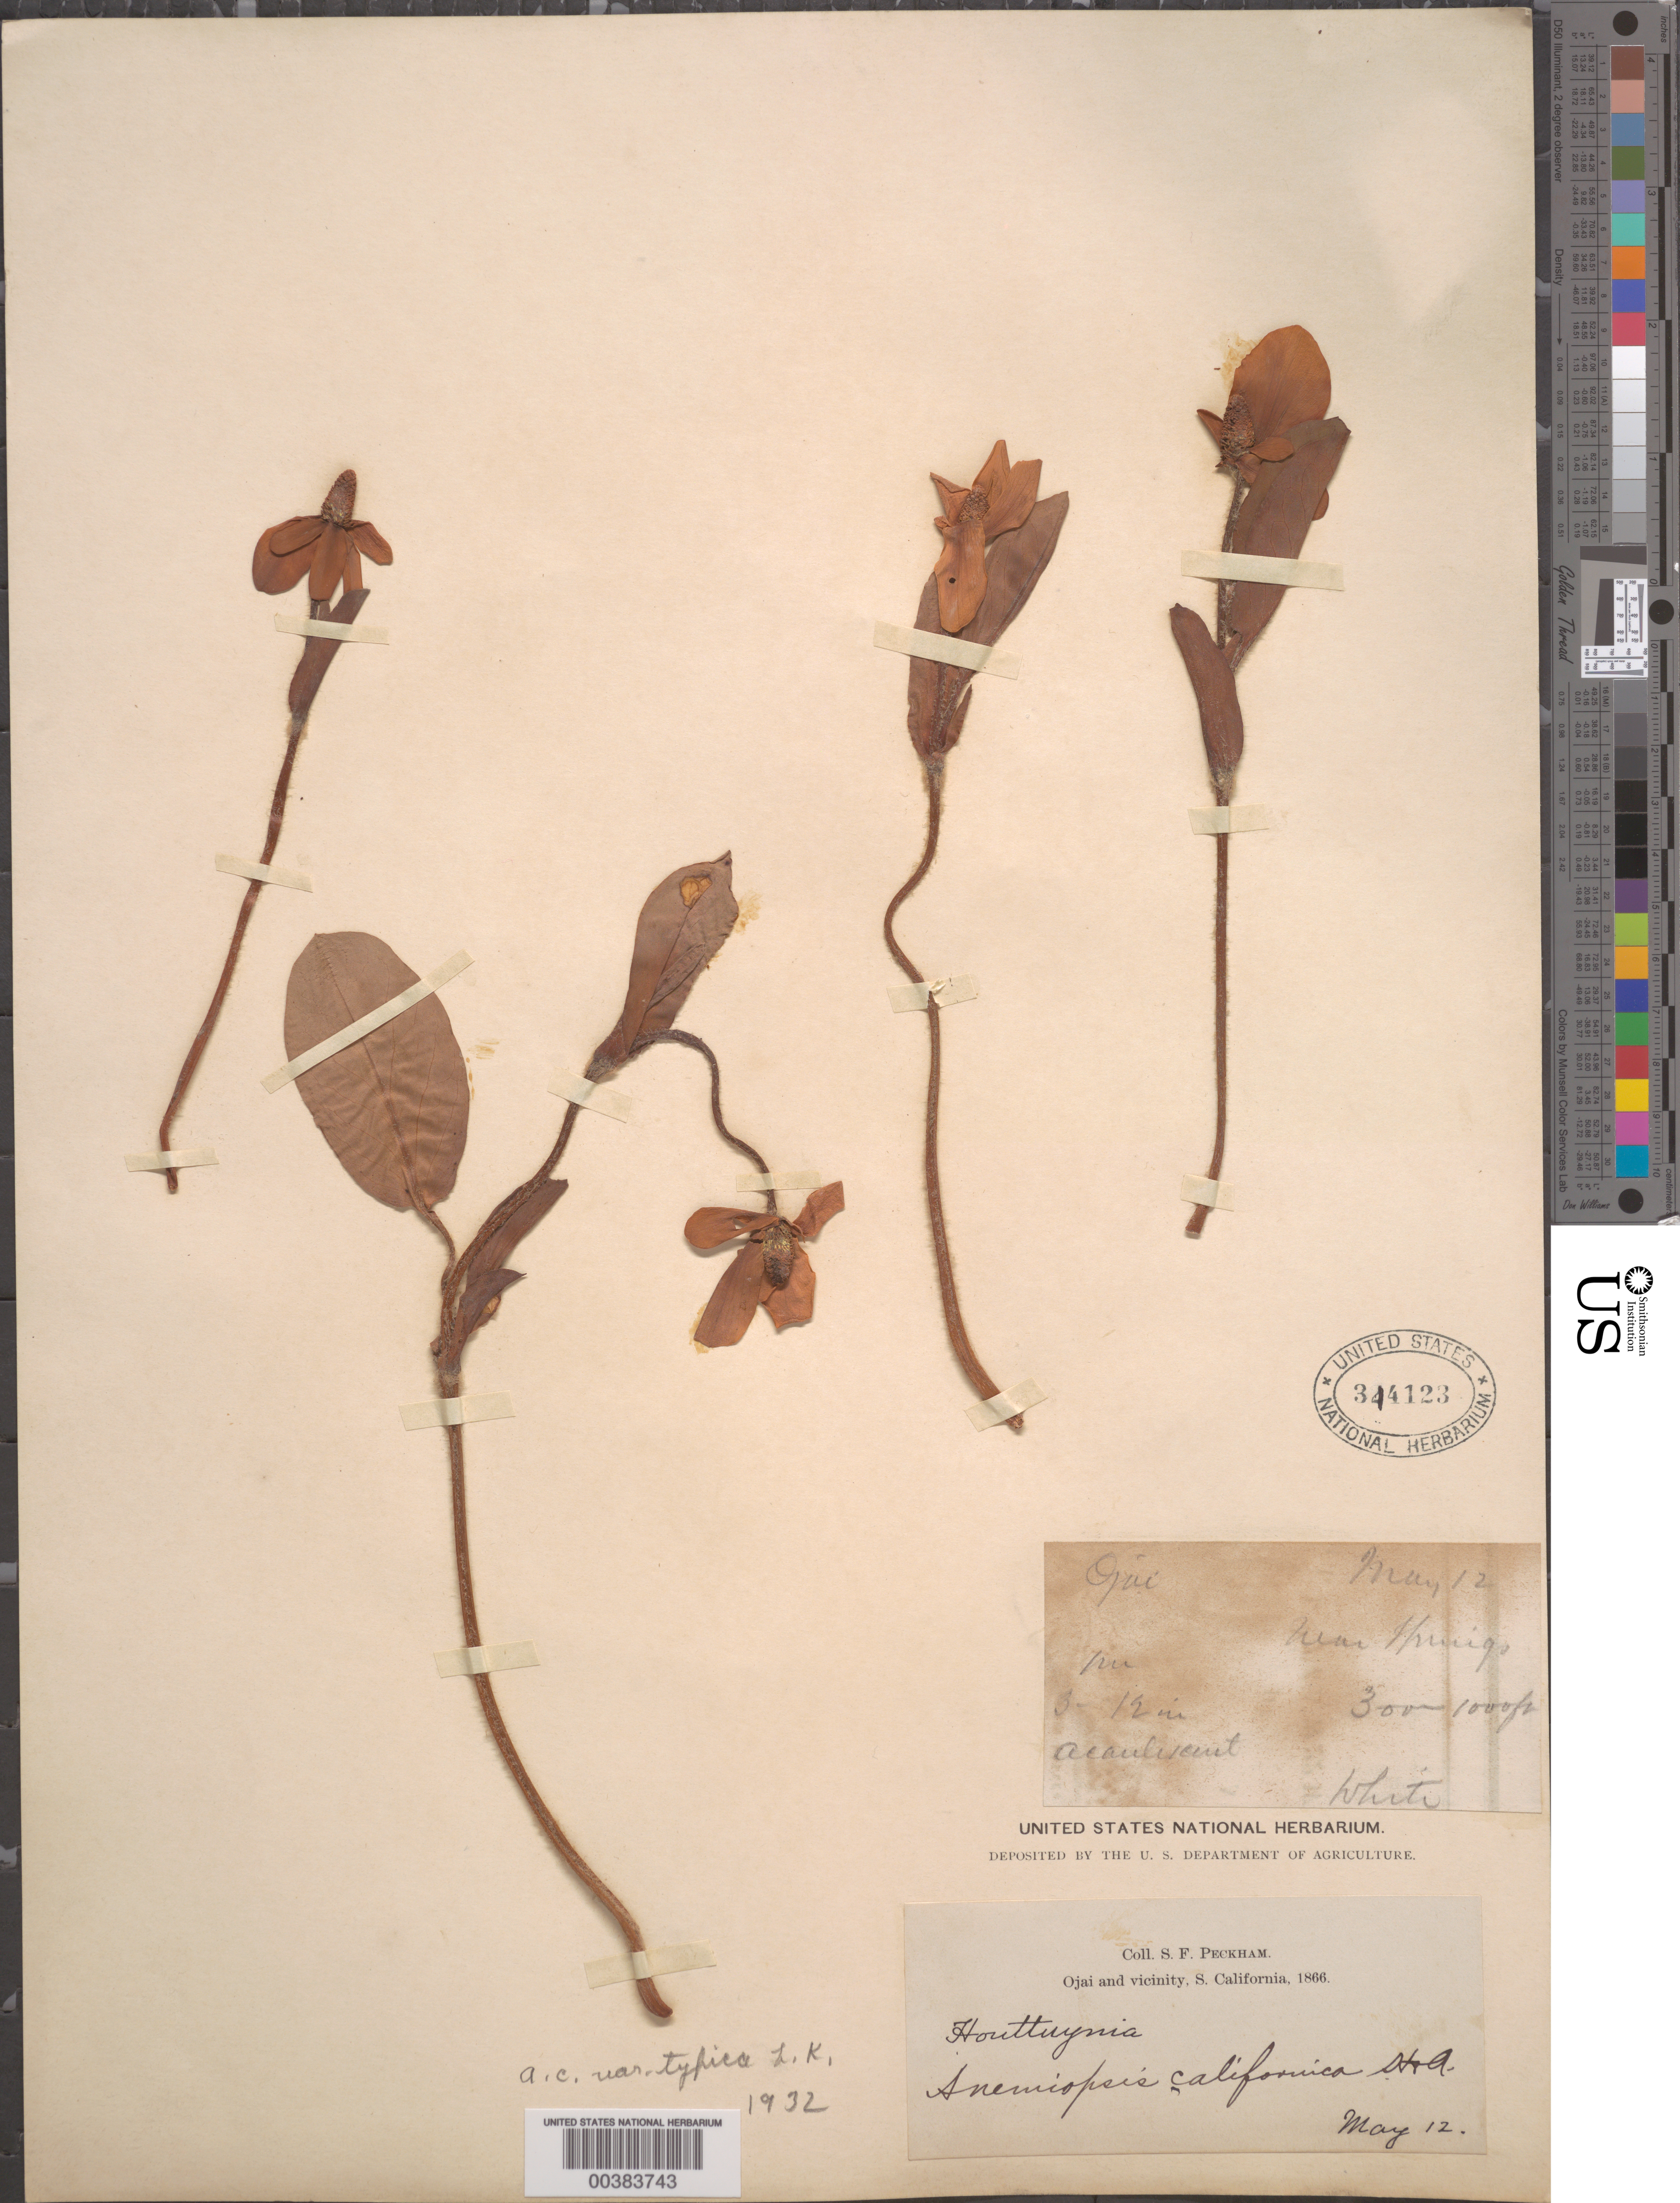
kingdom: Plantae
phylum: Tracheophyta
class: Magnoliopsida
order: Piperales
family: Saururaceae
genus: Anemopsis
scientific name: Anemopsis californica var. typica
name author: Kelso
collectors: S. Peckham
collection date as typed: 12 May 1866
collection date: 1866-05-12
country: United States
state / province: California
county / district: Ventura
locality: Ojai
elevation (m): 91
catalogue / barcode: US 344123